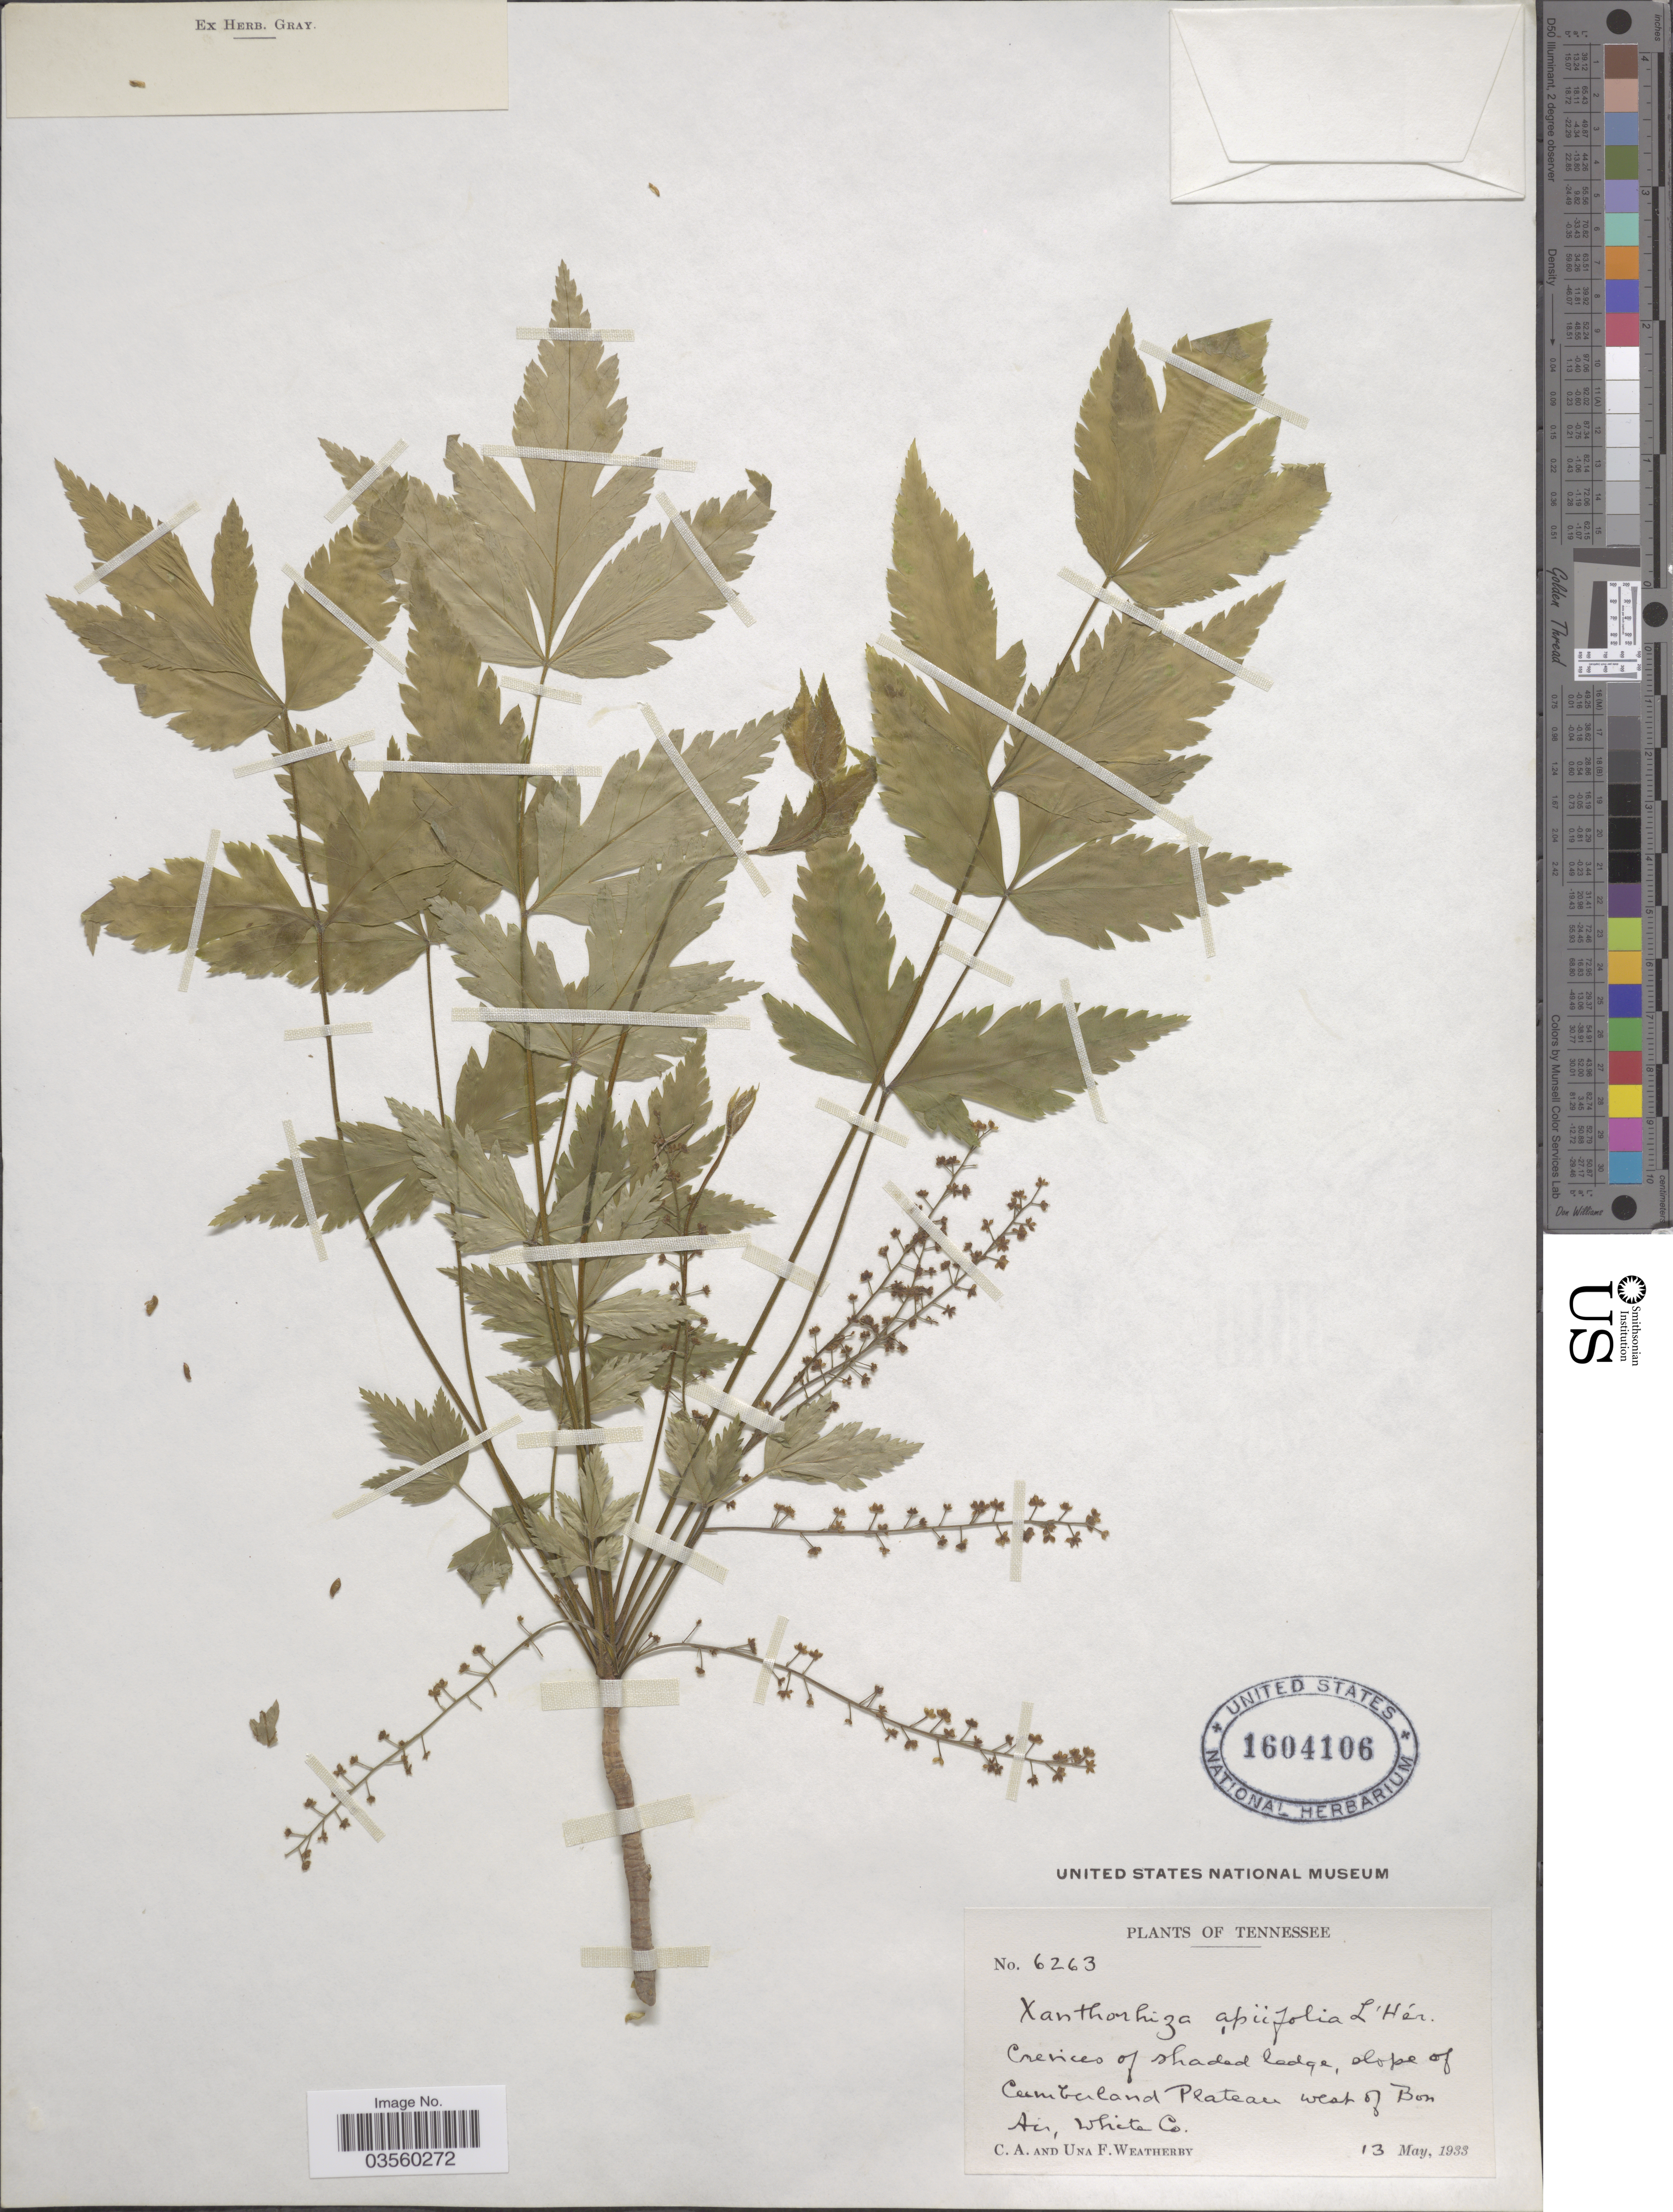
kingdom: Plantae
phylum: Tracheophyta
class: Magnoliopsida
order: Ranunculales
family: Ranunculaceae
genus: Xanthorhiza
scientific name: Xanthorhiza apiifolia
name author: L'Hér.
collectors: C. A. Weatherby & U. Weatherby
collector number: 6263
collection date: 1933-05-13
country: United States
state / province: Tennessee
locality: Slope of Cumberland Plateau west of Bon Air, White Co.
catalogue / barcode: US 1604106